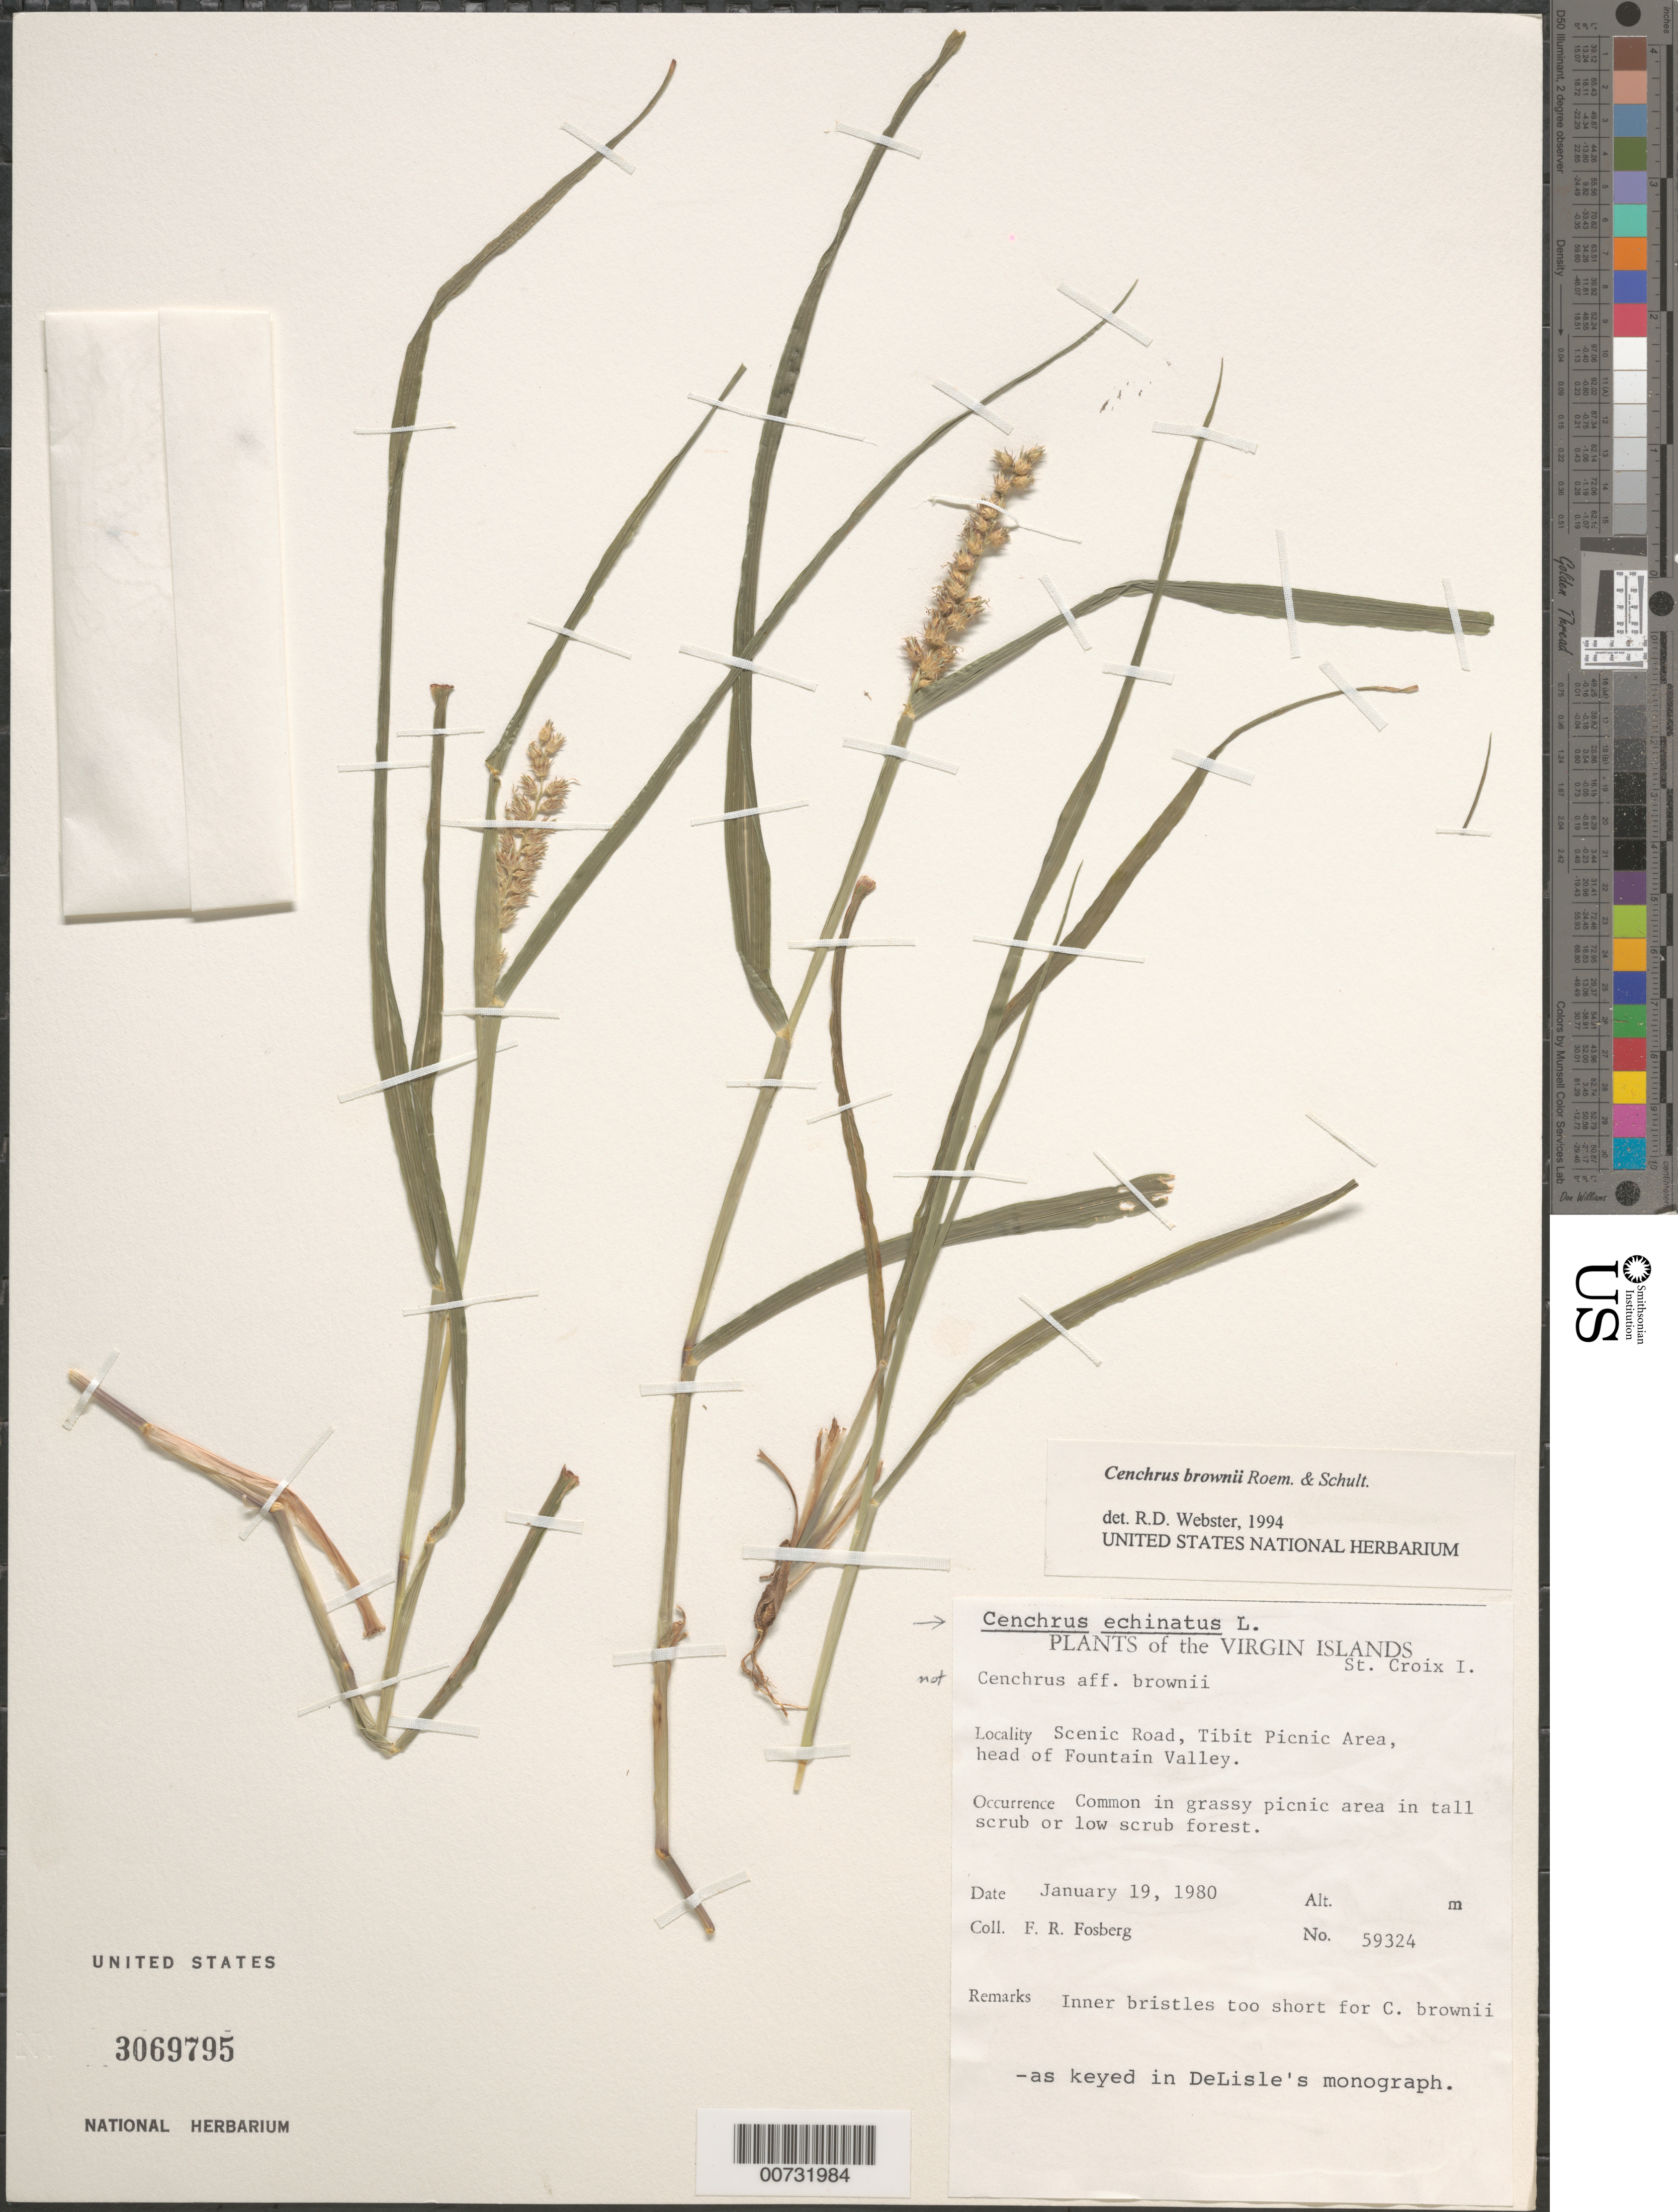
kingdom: Plantae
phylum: Tracheophyta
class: Liliopsida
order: Poales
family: Poaceae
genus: Cenchrus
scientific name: Cenchrus brownii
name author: Roem. & Schult.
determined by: Webster, Robert D.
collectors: F. R. Fosberg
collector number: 59324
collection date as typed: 19 Jan 1980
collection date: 1980-01-19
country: U.S. Virgin Islands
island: St. Croix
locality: St. Croix; Fountain Valley, Tibit Picnic Area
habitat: Grassy picnic area in tall scrub or low scrub forest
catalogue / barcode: US 3069795